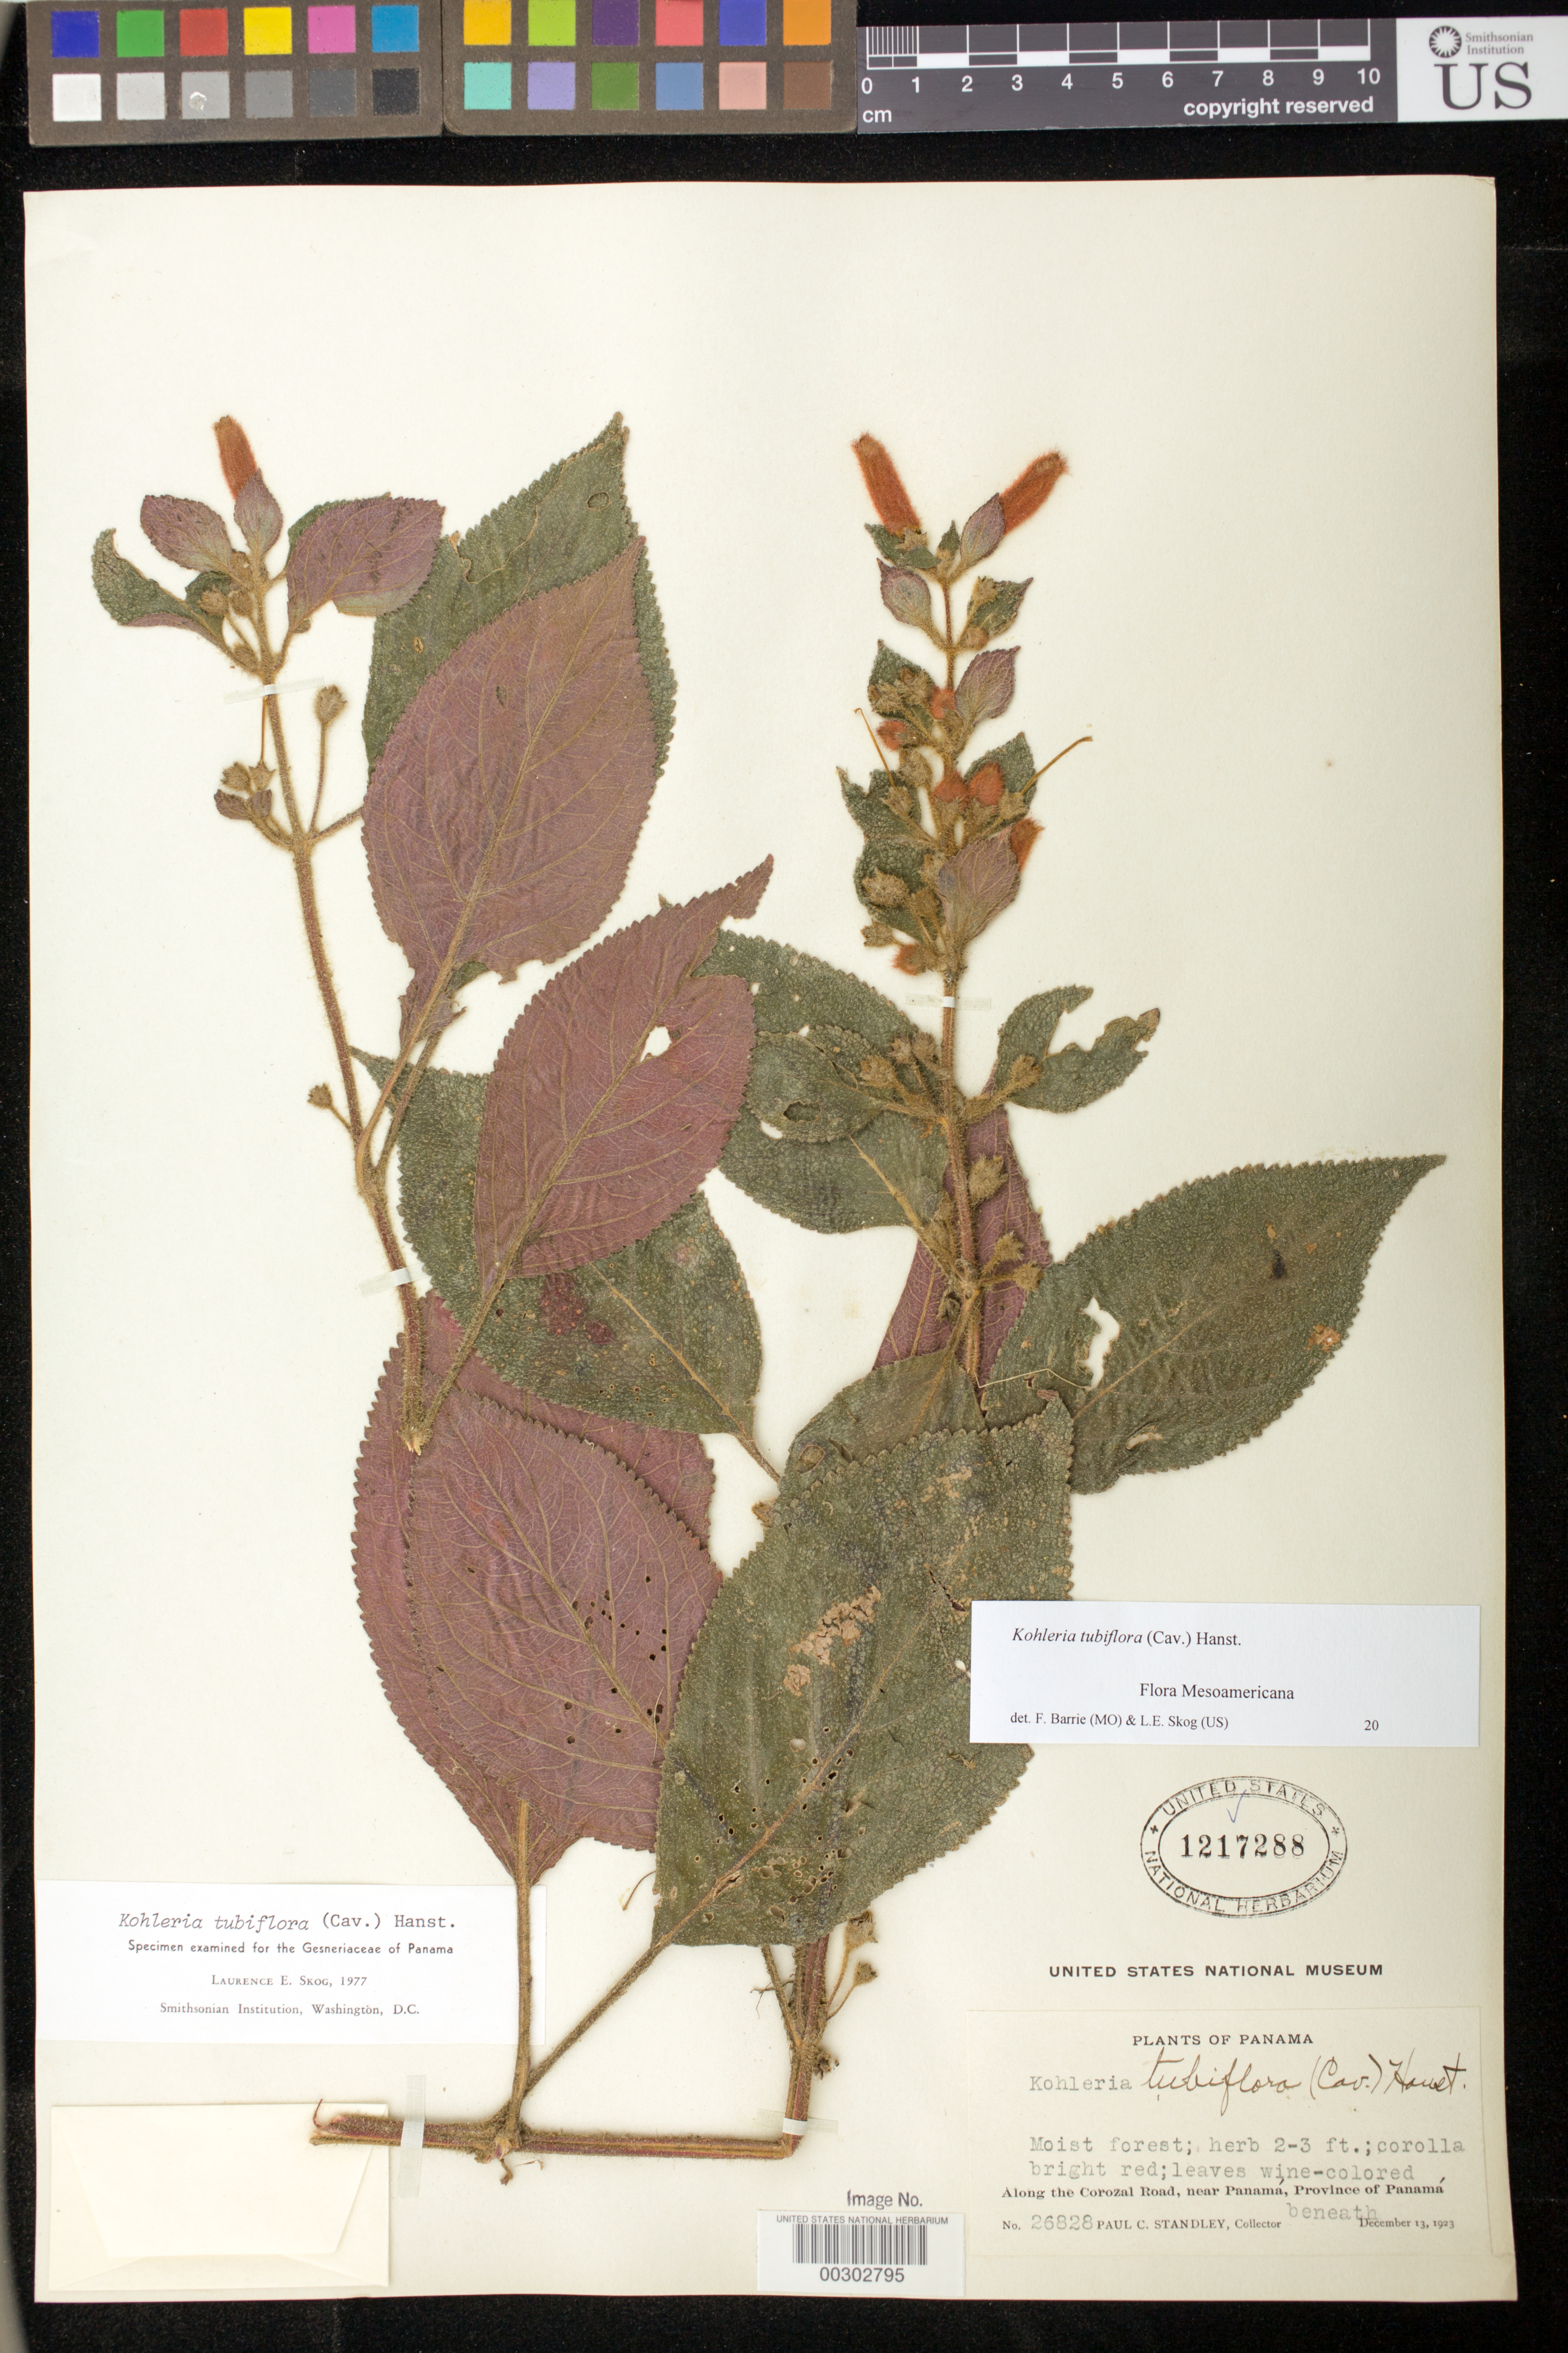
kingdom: Plantae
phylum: Tracheophyta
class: Magnoliopsida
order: Lamiales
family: Gesneriaceae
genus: Kohleria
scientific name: Kohleria tubiflora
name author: (Cav.) Hanst.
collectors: P. C. Standley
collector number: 26828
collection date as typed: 13 Dec 1923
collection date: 1923-12-13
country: Panama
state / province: Panamá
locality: Along the Corozal road, near Panama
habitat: Moist forest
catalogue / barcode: US 1217288